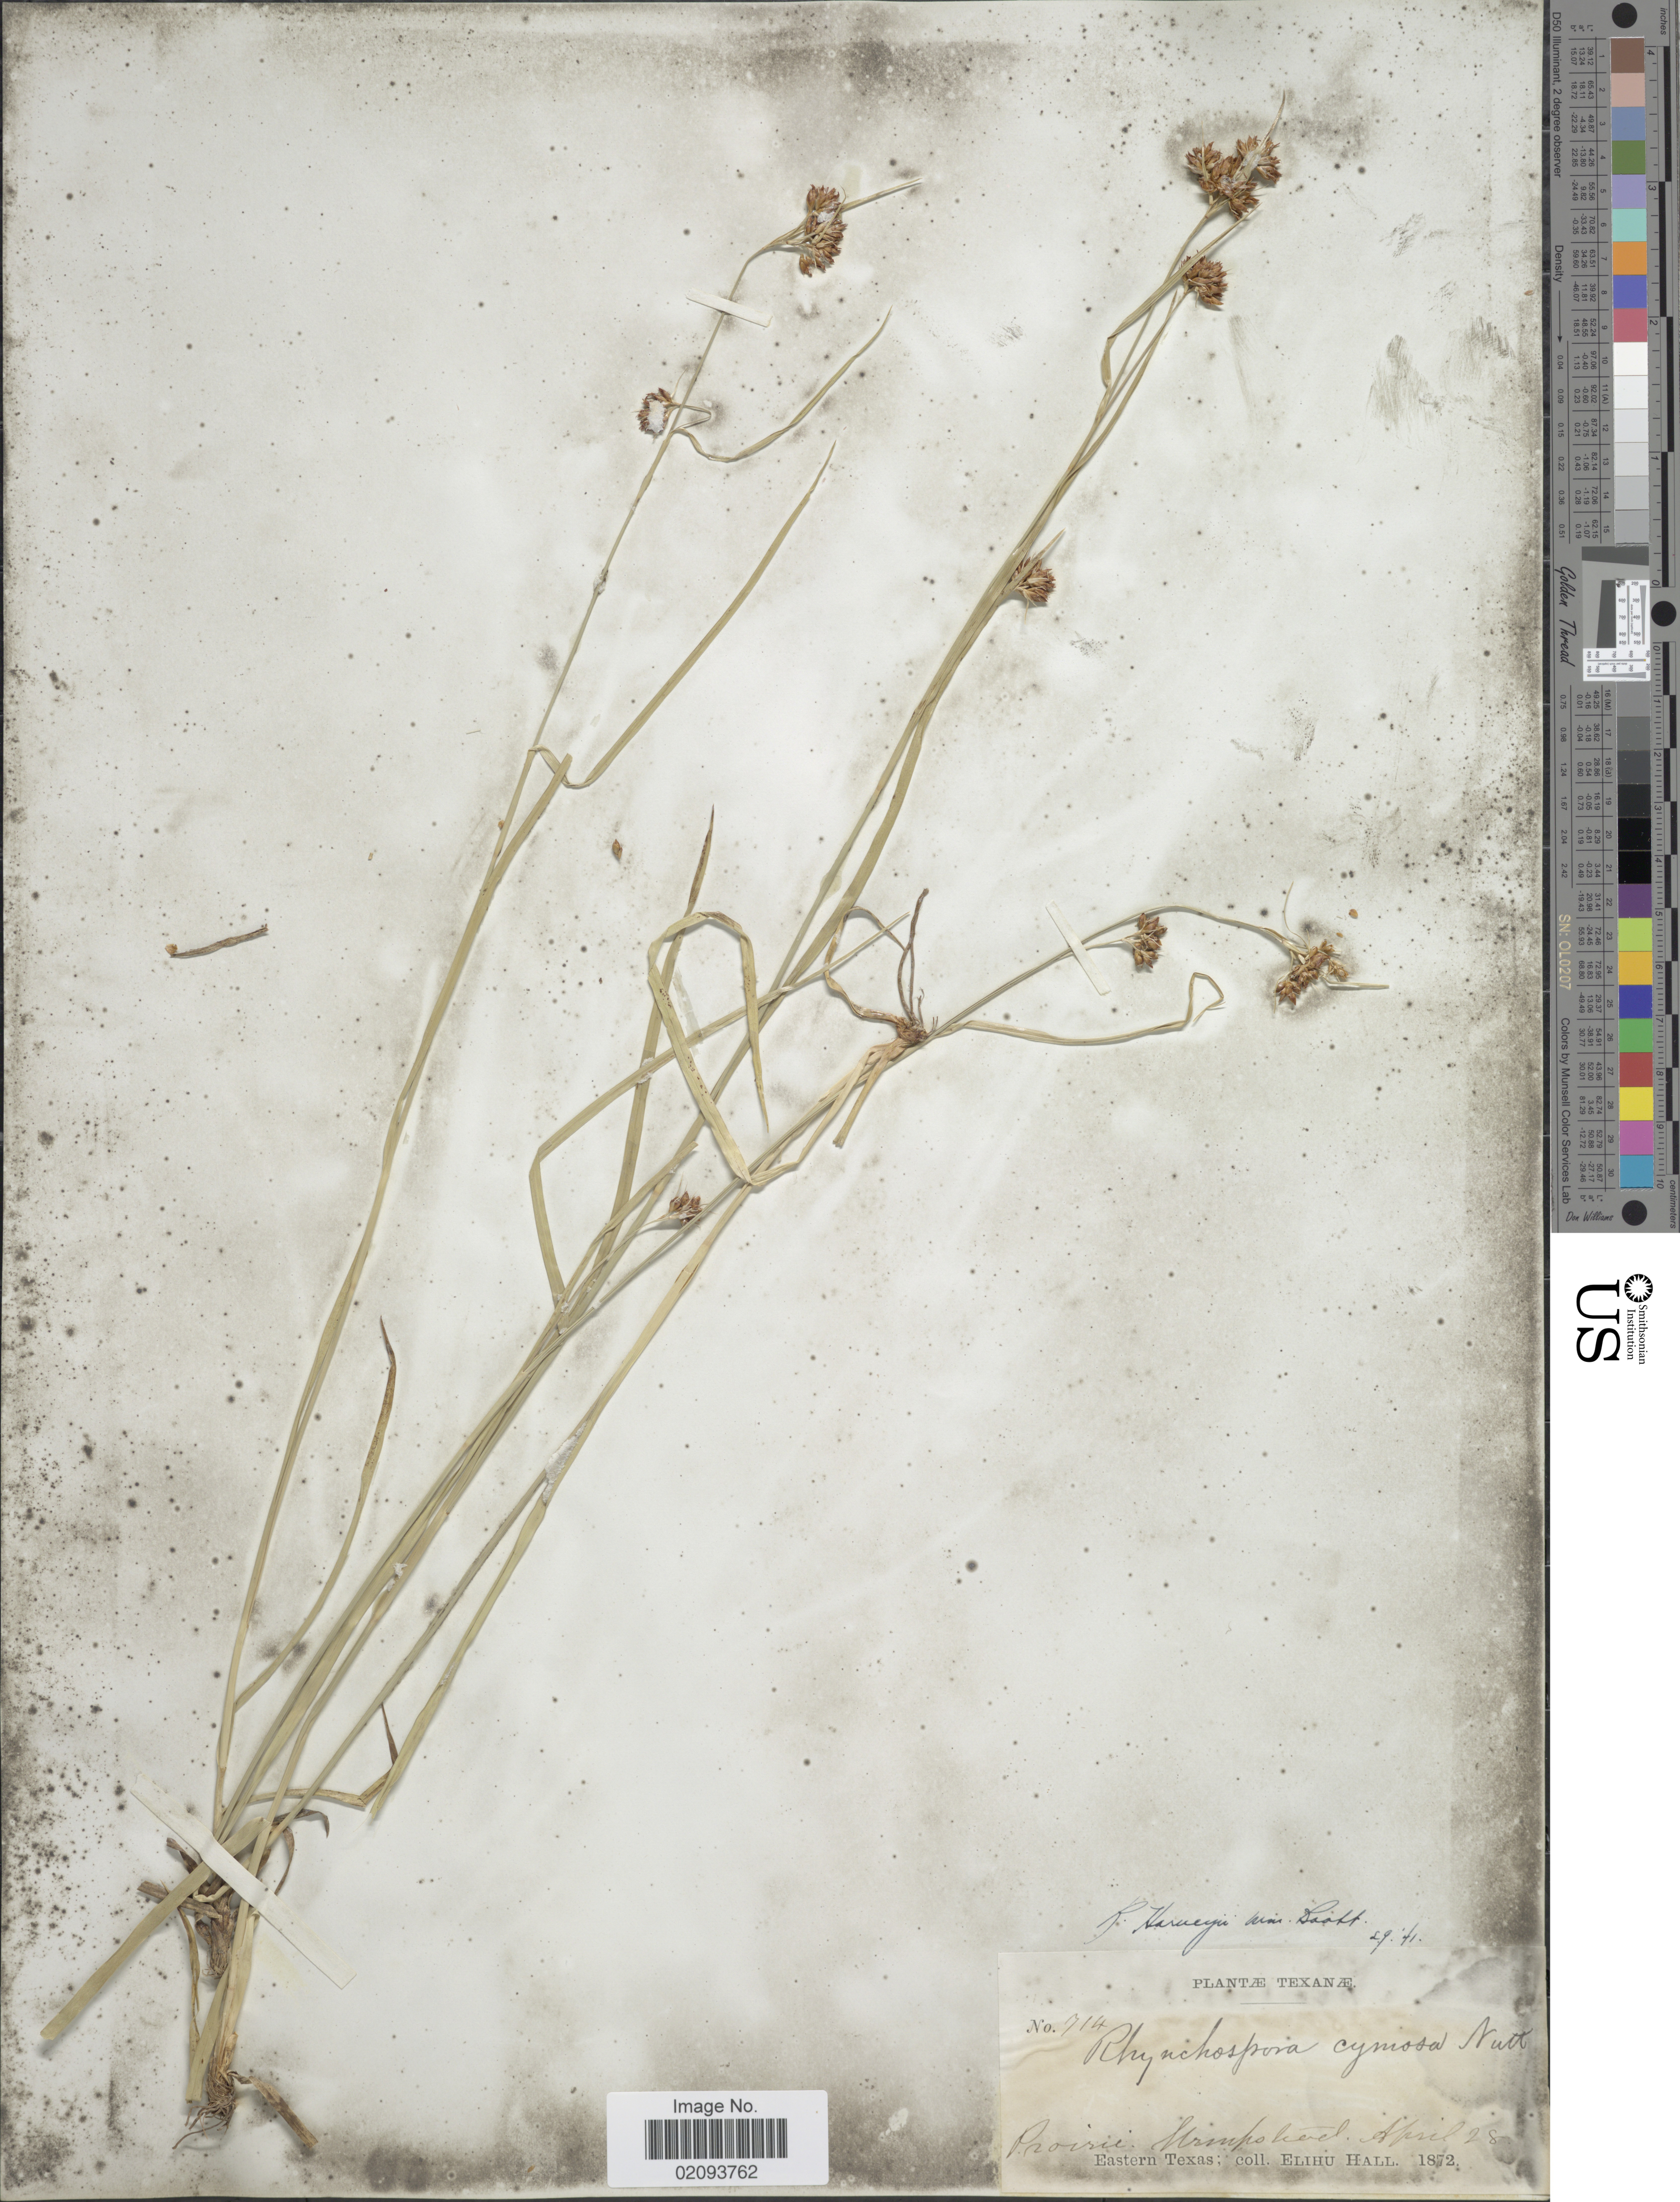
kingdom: Plantae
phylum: Tracheophyta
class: Liliopsida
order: Poales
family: Cyperaceae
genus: Rhynchospora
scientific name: Rhynchospora harveyi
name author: W. Boott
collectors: E. Hall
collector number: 714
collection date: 1872-04-28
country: United States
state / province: Texas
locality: Prairie Hempstead. Eastern Texas